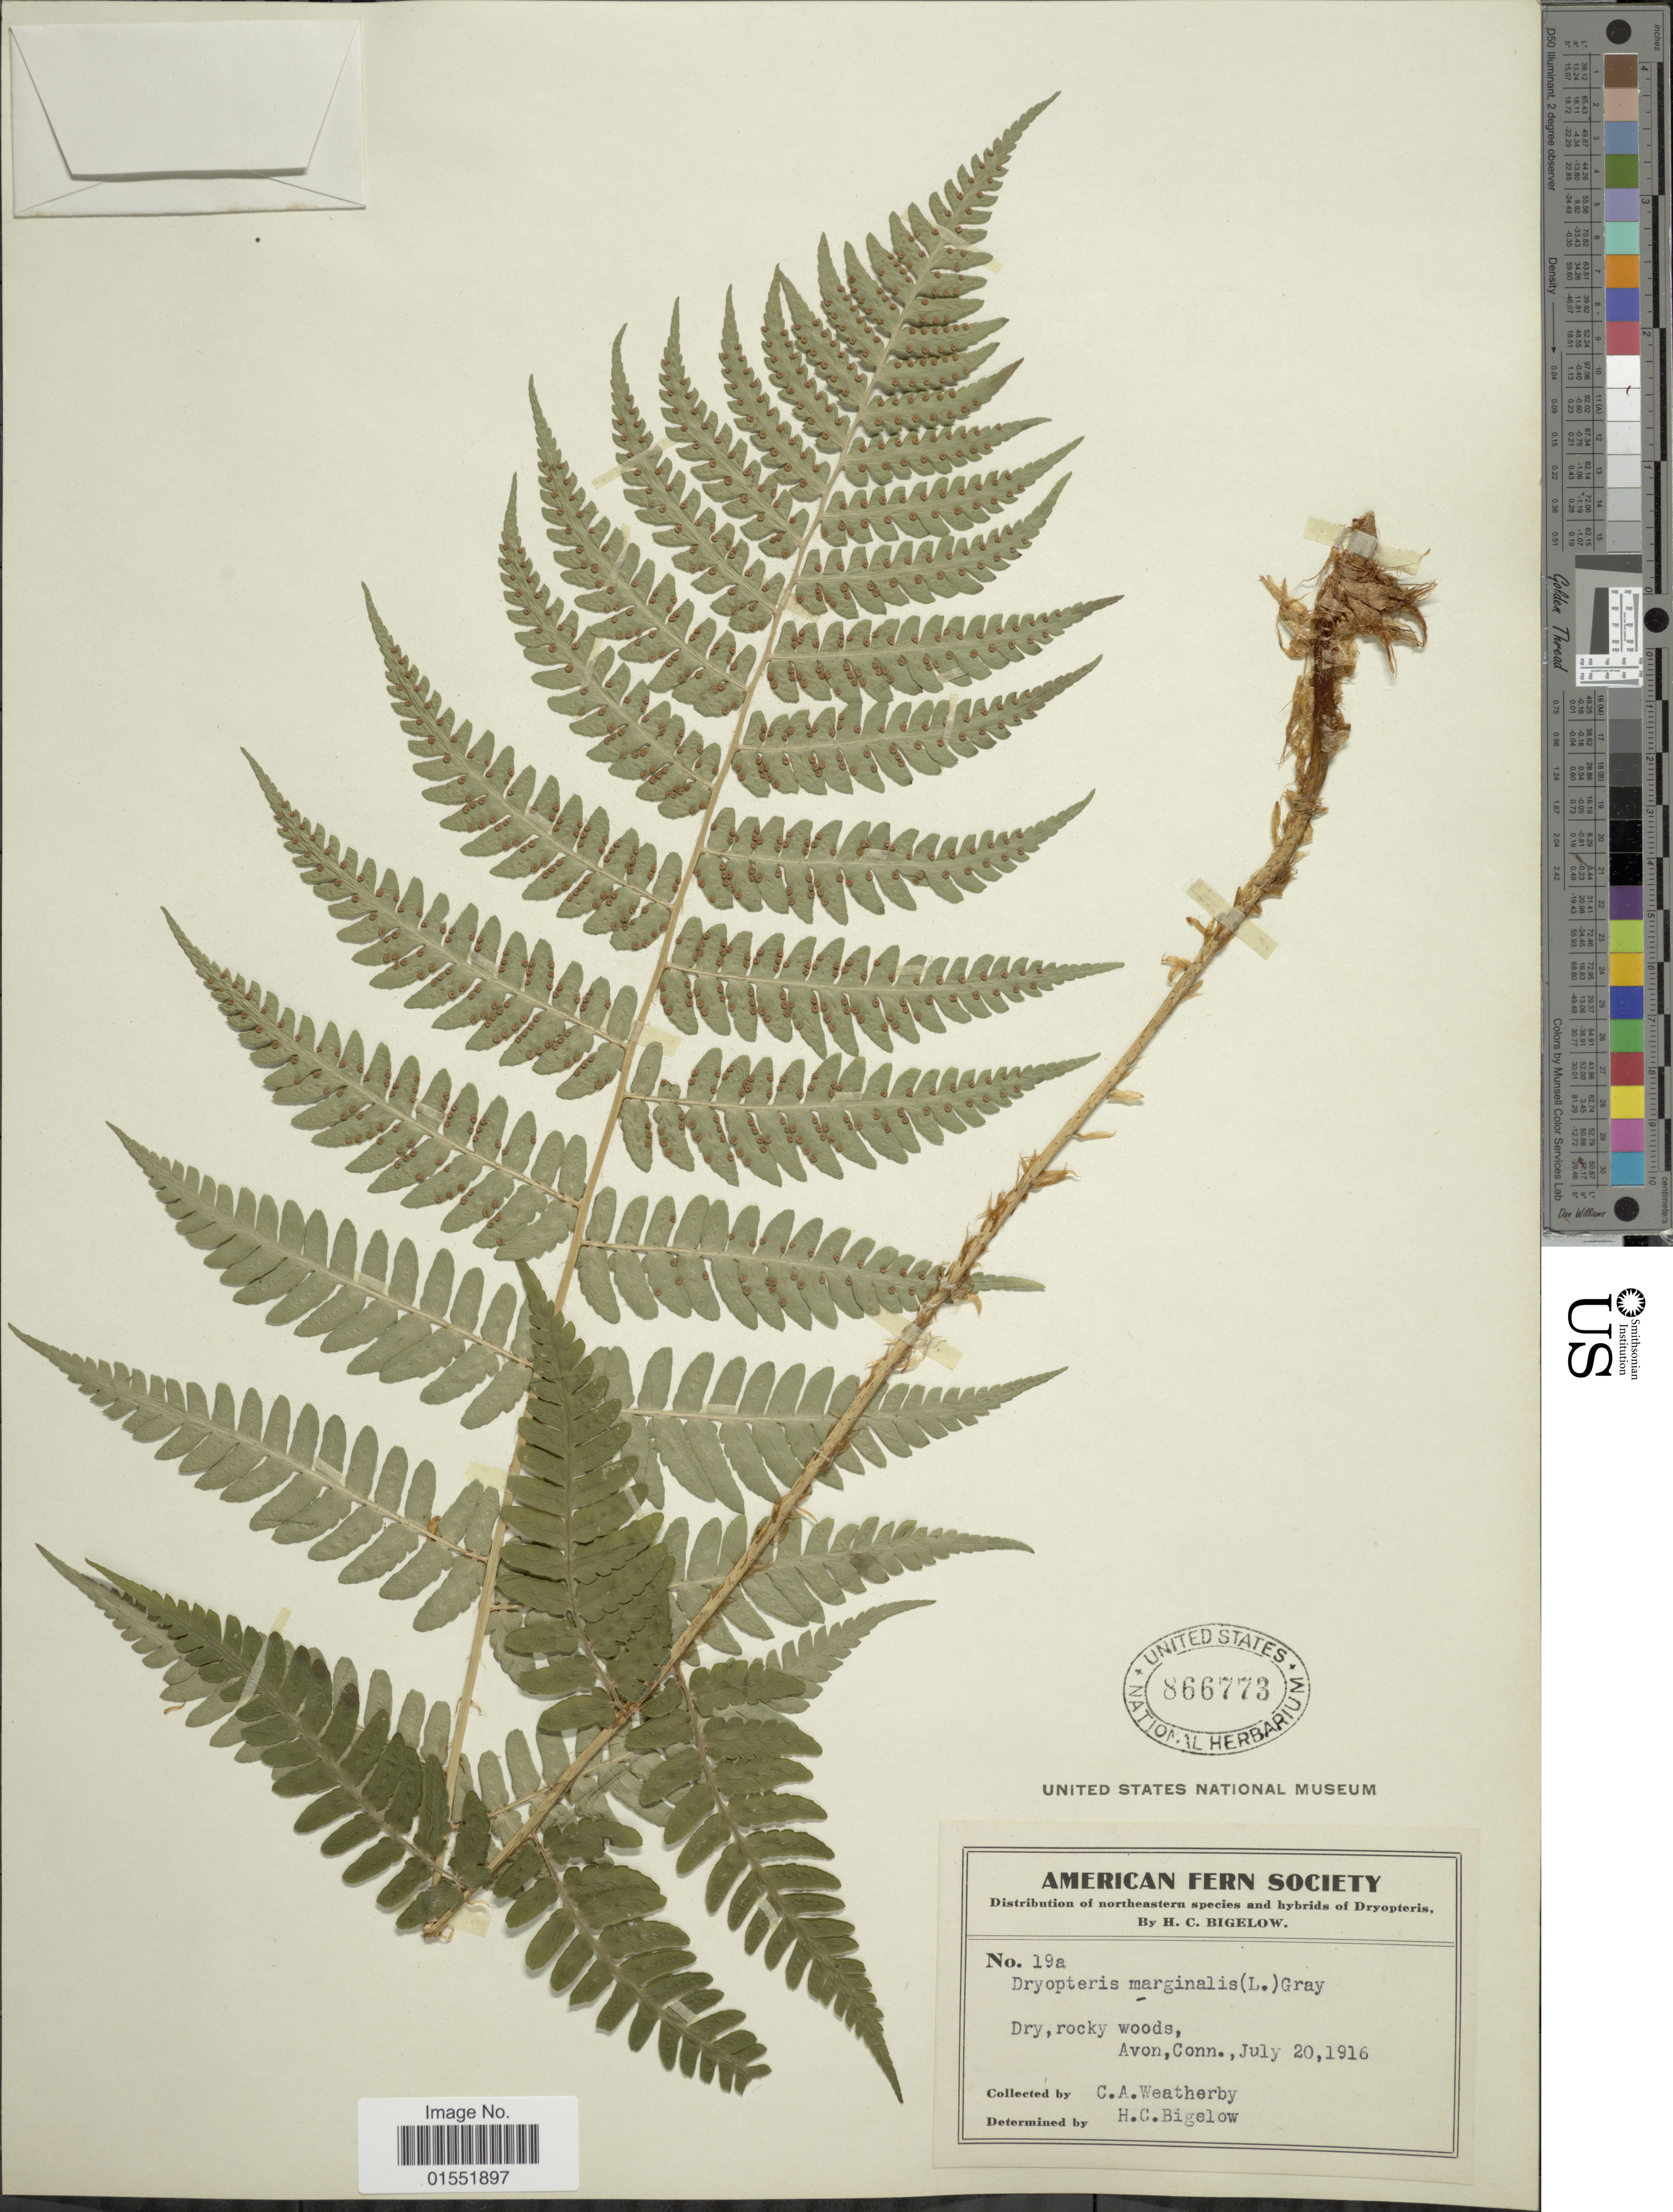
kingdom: Plantae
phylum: Tracheophyta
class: Polypodiopsida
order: Polypodiales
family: Dryopteridaceae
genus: Dryopteris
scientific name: Dryopteris marginalis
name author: (L.) A. Gray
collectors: C. A. Weatherby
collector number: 19a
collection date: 1916-07-20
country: United States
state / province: Connecticut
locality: Avon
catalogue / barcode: US 866773